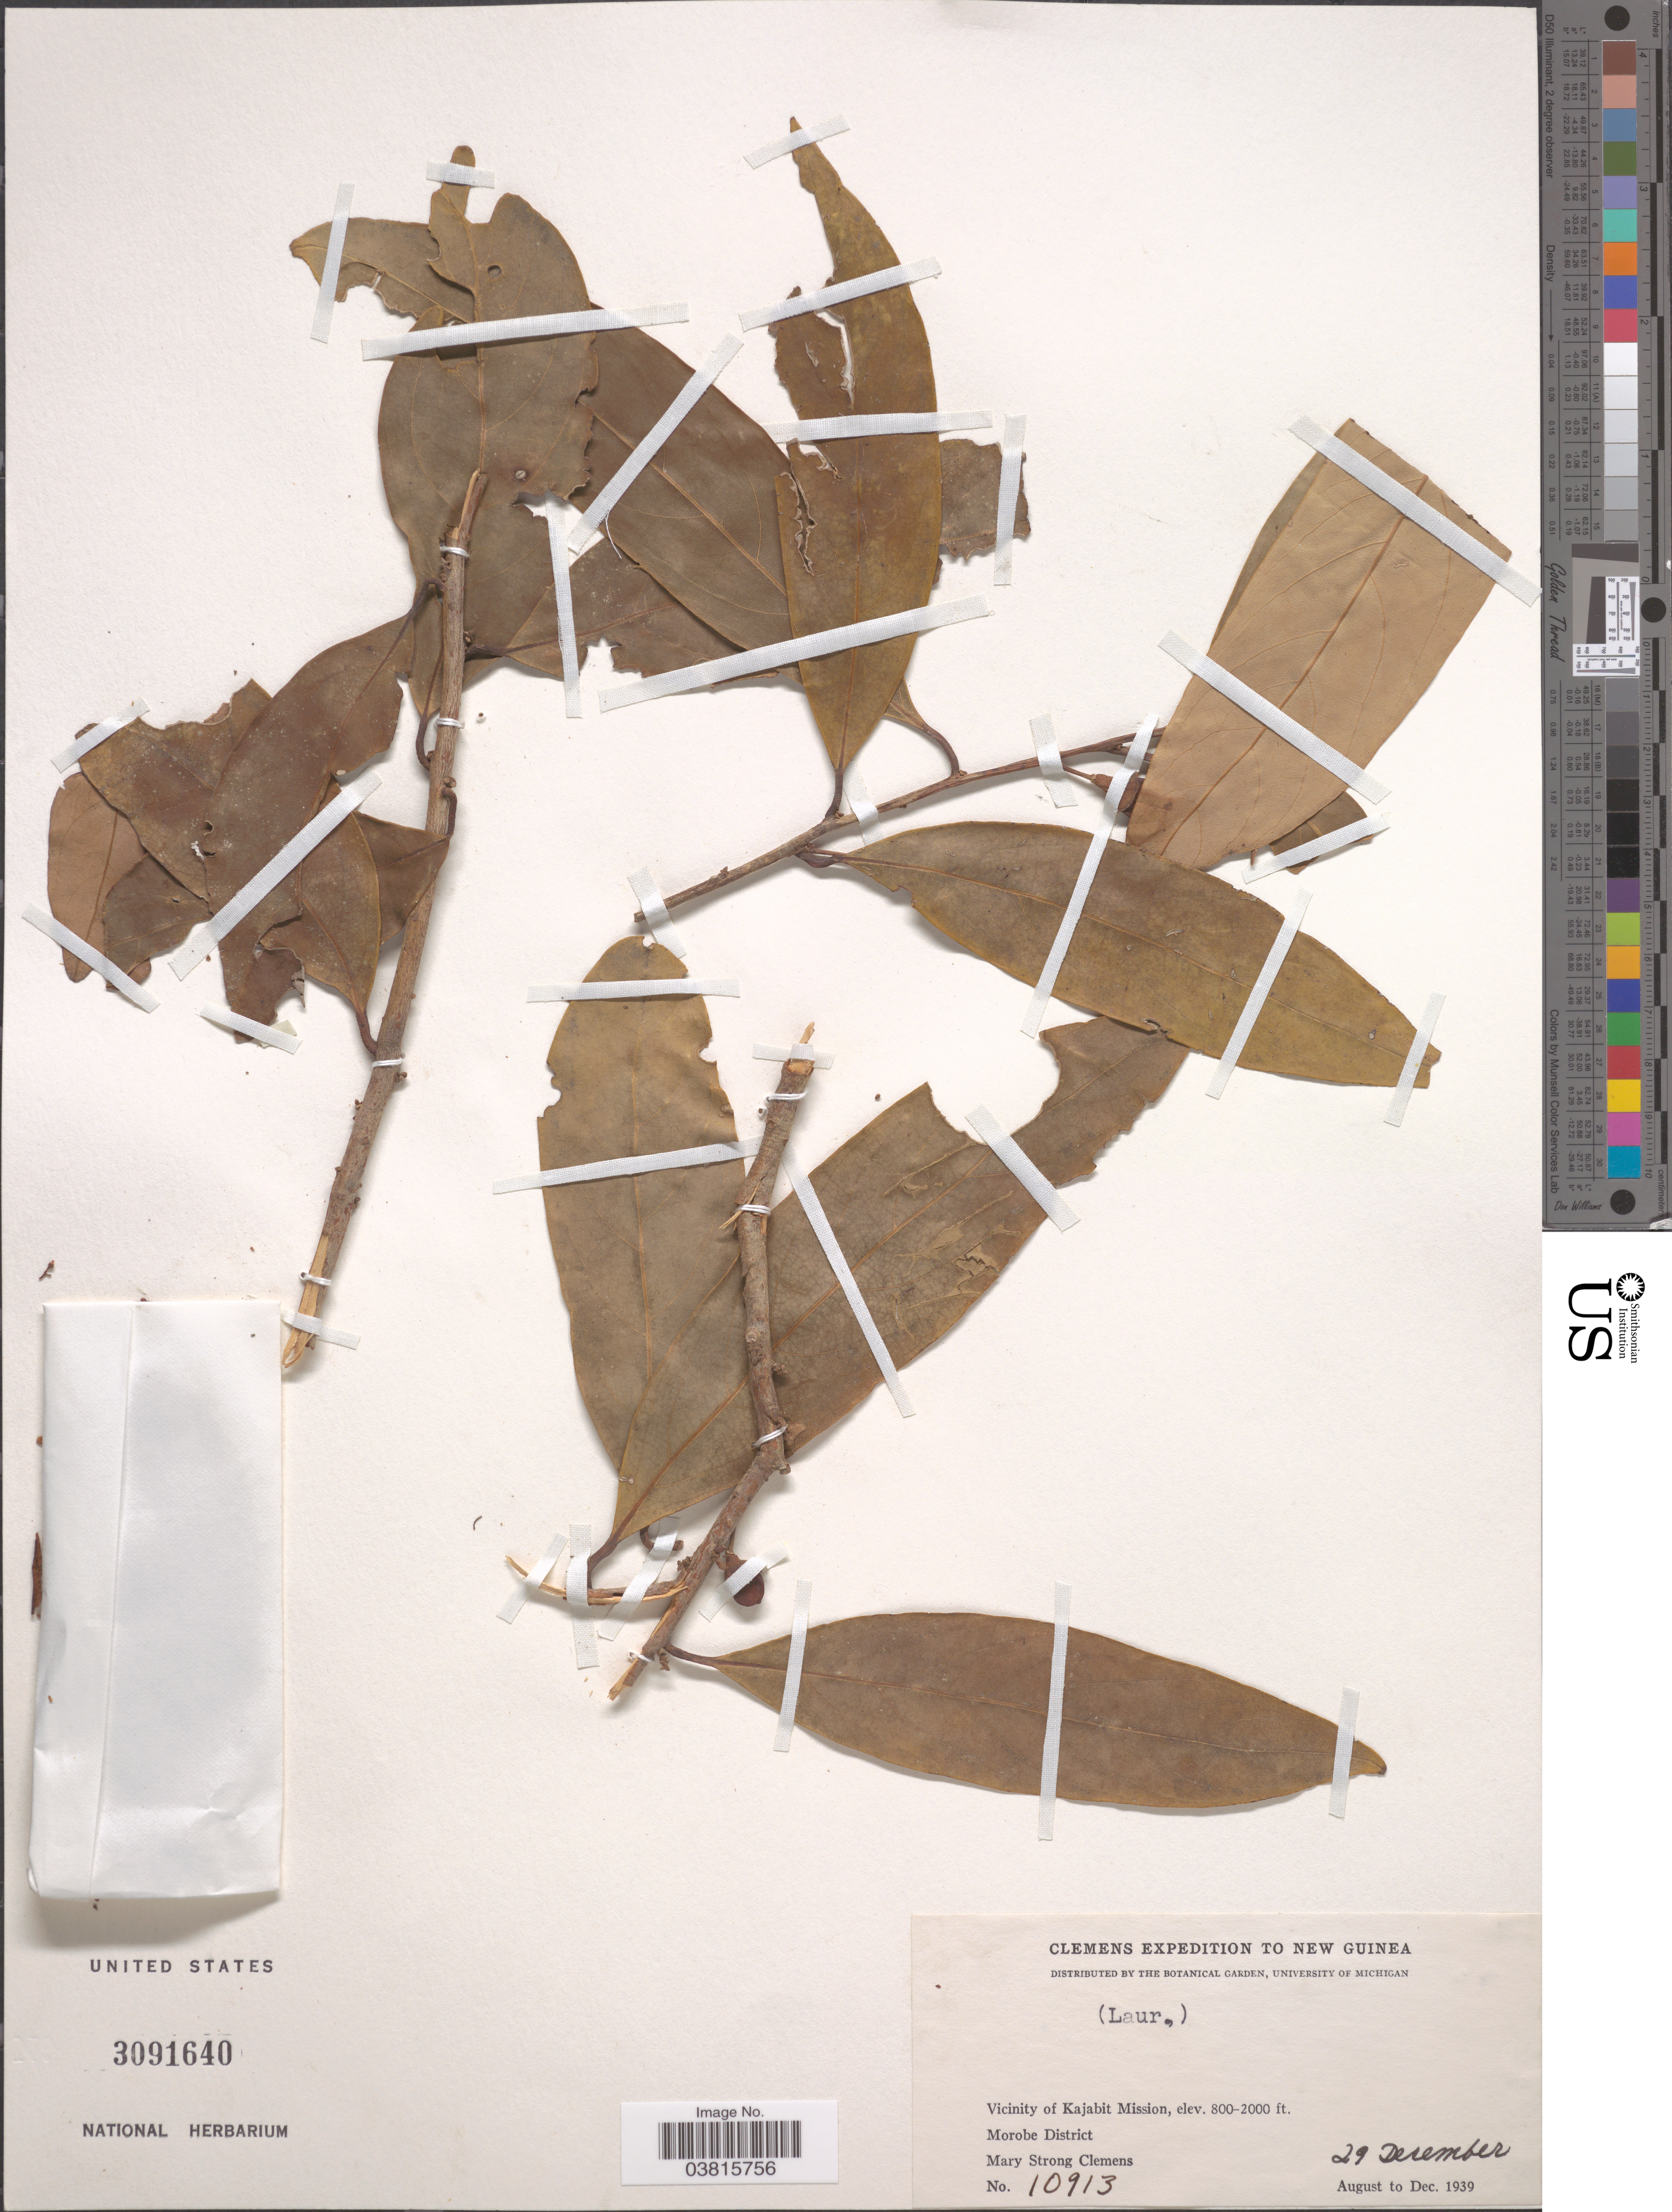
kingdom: Plantae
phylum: Tracheophyta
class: Magnoliopsida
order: Laurales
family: Lauraceae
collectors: M. S. Clemens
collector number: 10913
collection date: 1939-12-29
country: Papua New Guinea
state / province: Morobe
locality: New Guinea. Vicinity of Kajabit Mission. Morobe District.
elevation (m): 244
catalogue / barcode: US 3091640